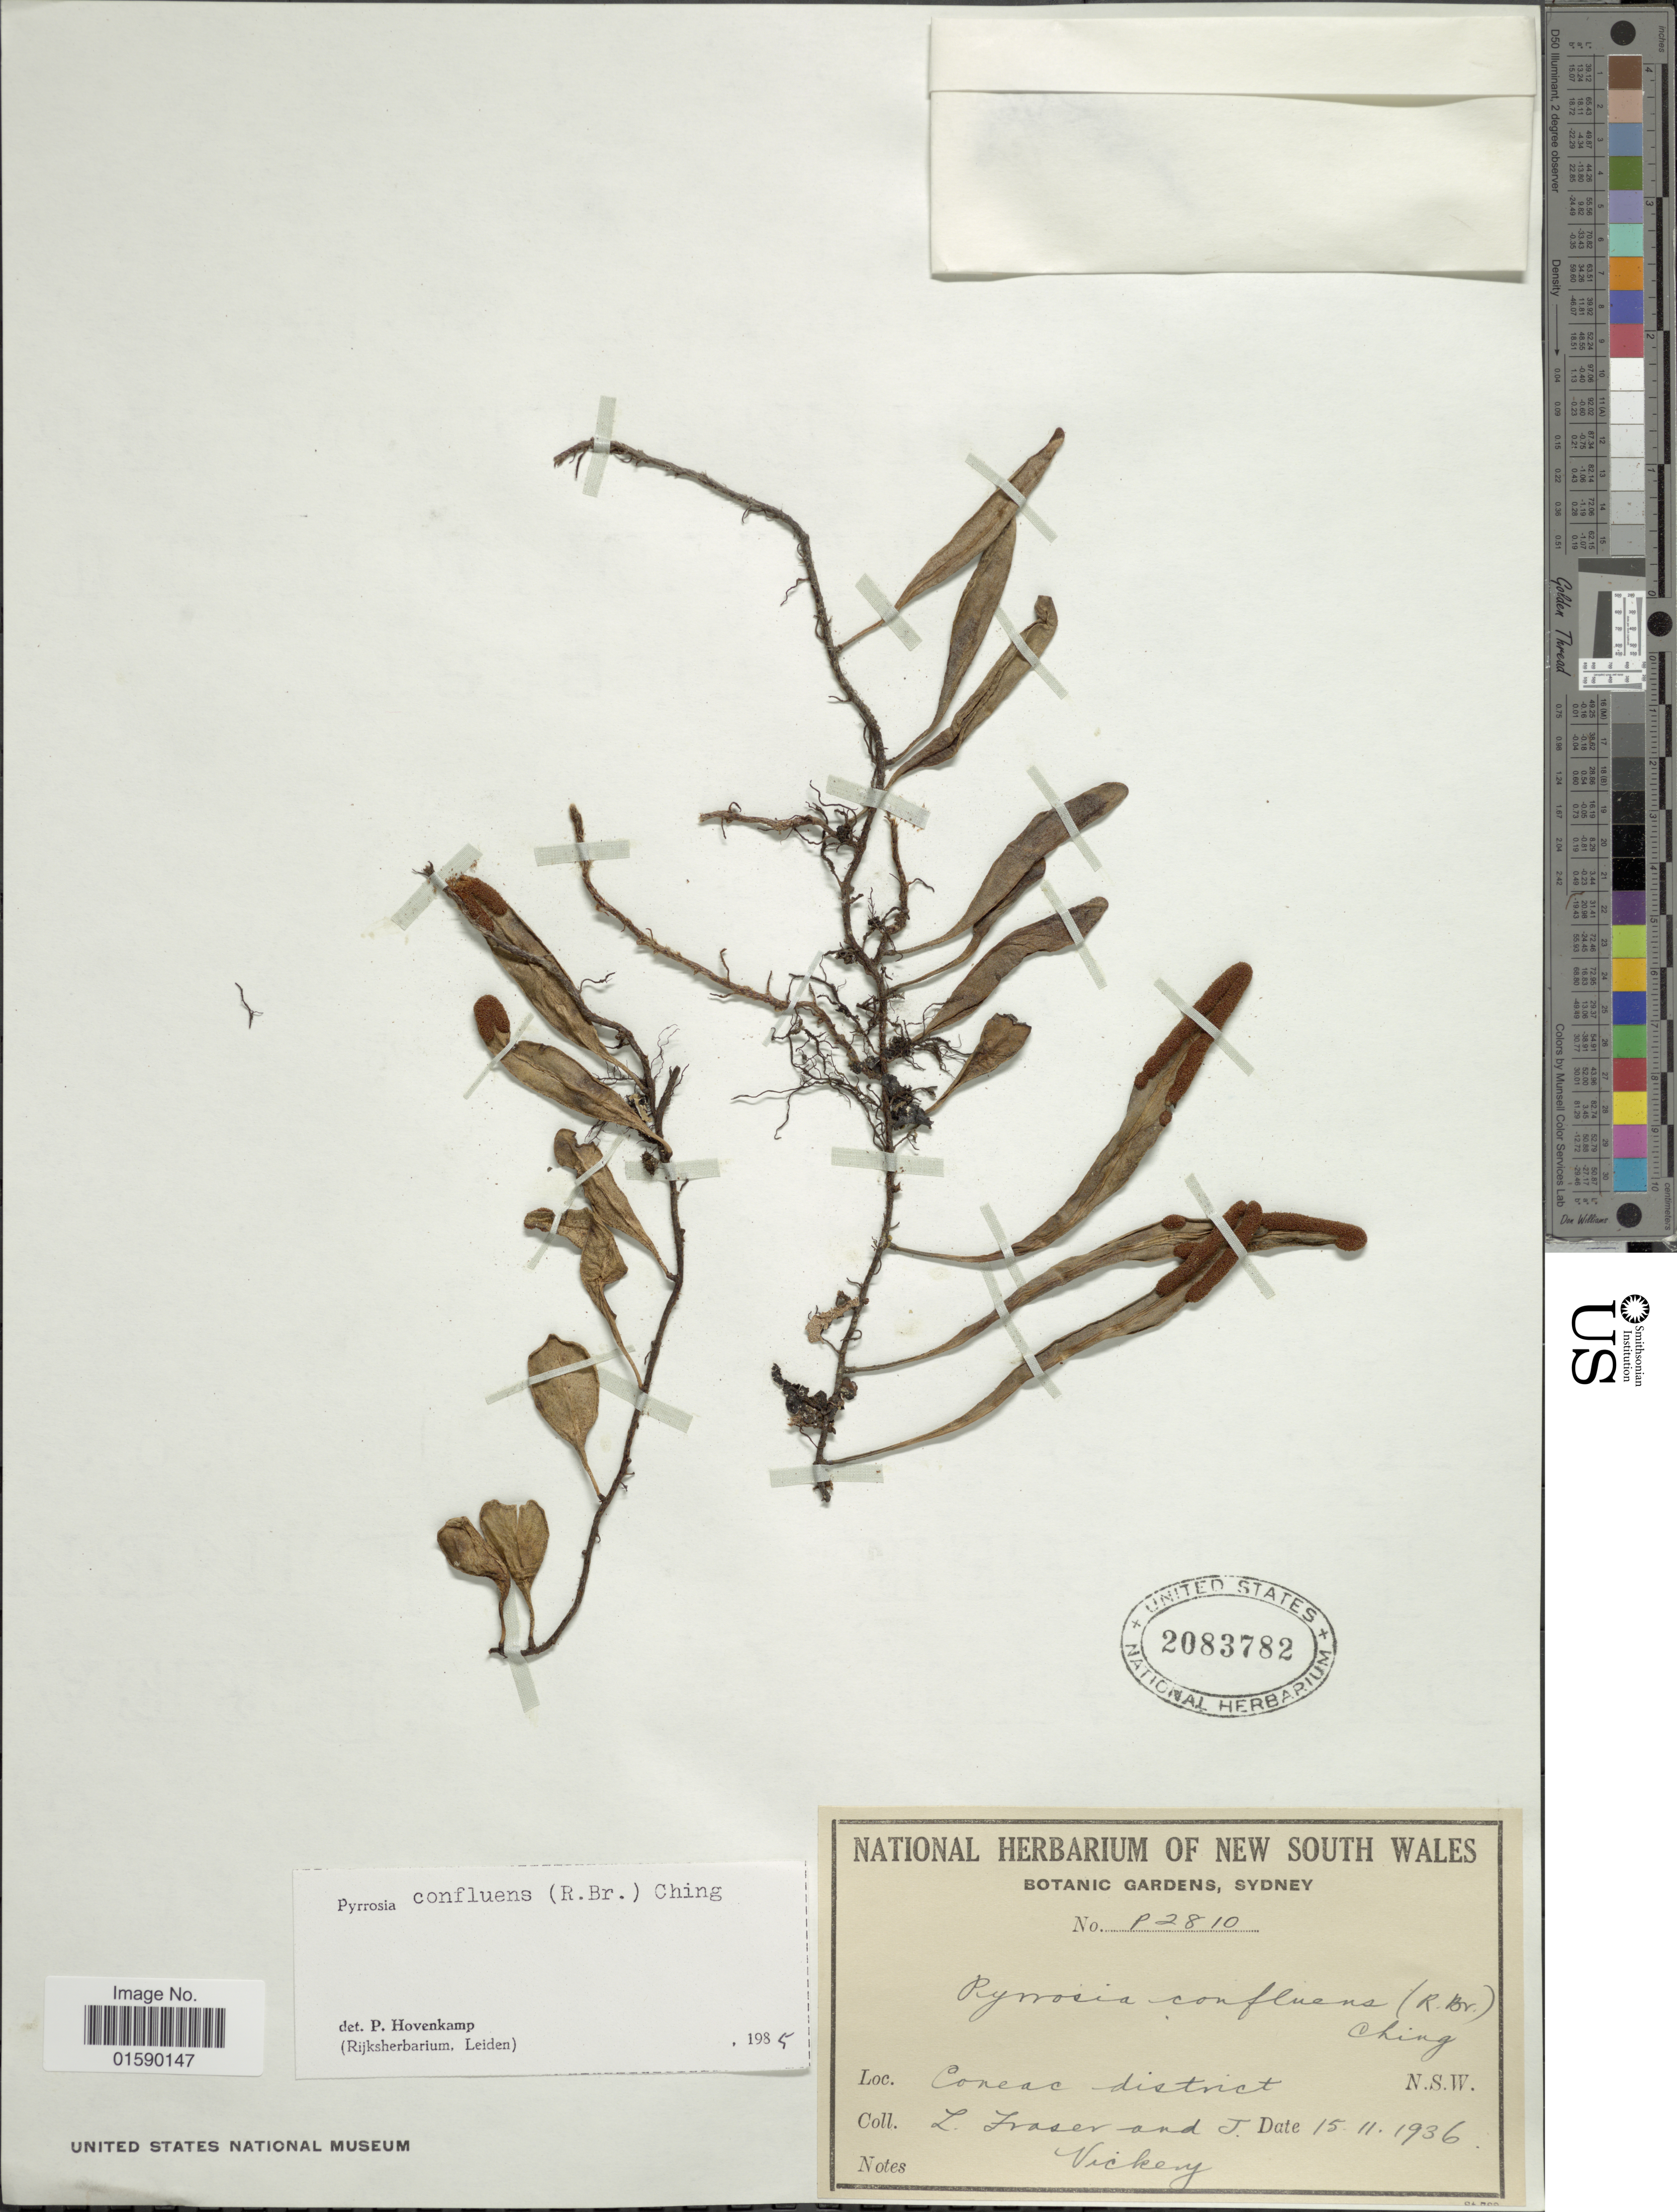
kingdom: Plantae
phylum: Tracheophyta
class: Polypodiopsida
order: Polypodiales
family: Polypodiaceae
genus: Pyrrosia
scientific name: Pyrrosia confluens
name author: (R. Br.) Ching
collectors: L. Fraser & J. Vickery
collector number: P2810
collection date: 1936-11-15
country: Australia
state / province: New South Wales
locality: Coneac district, N.S.W.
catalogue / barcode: US 2083782